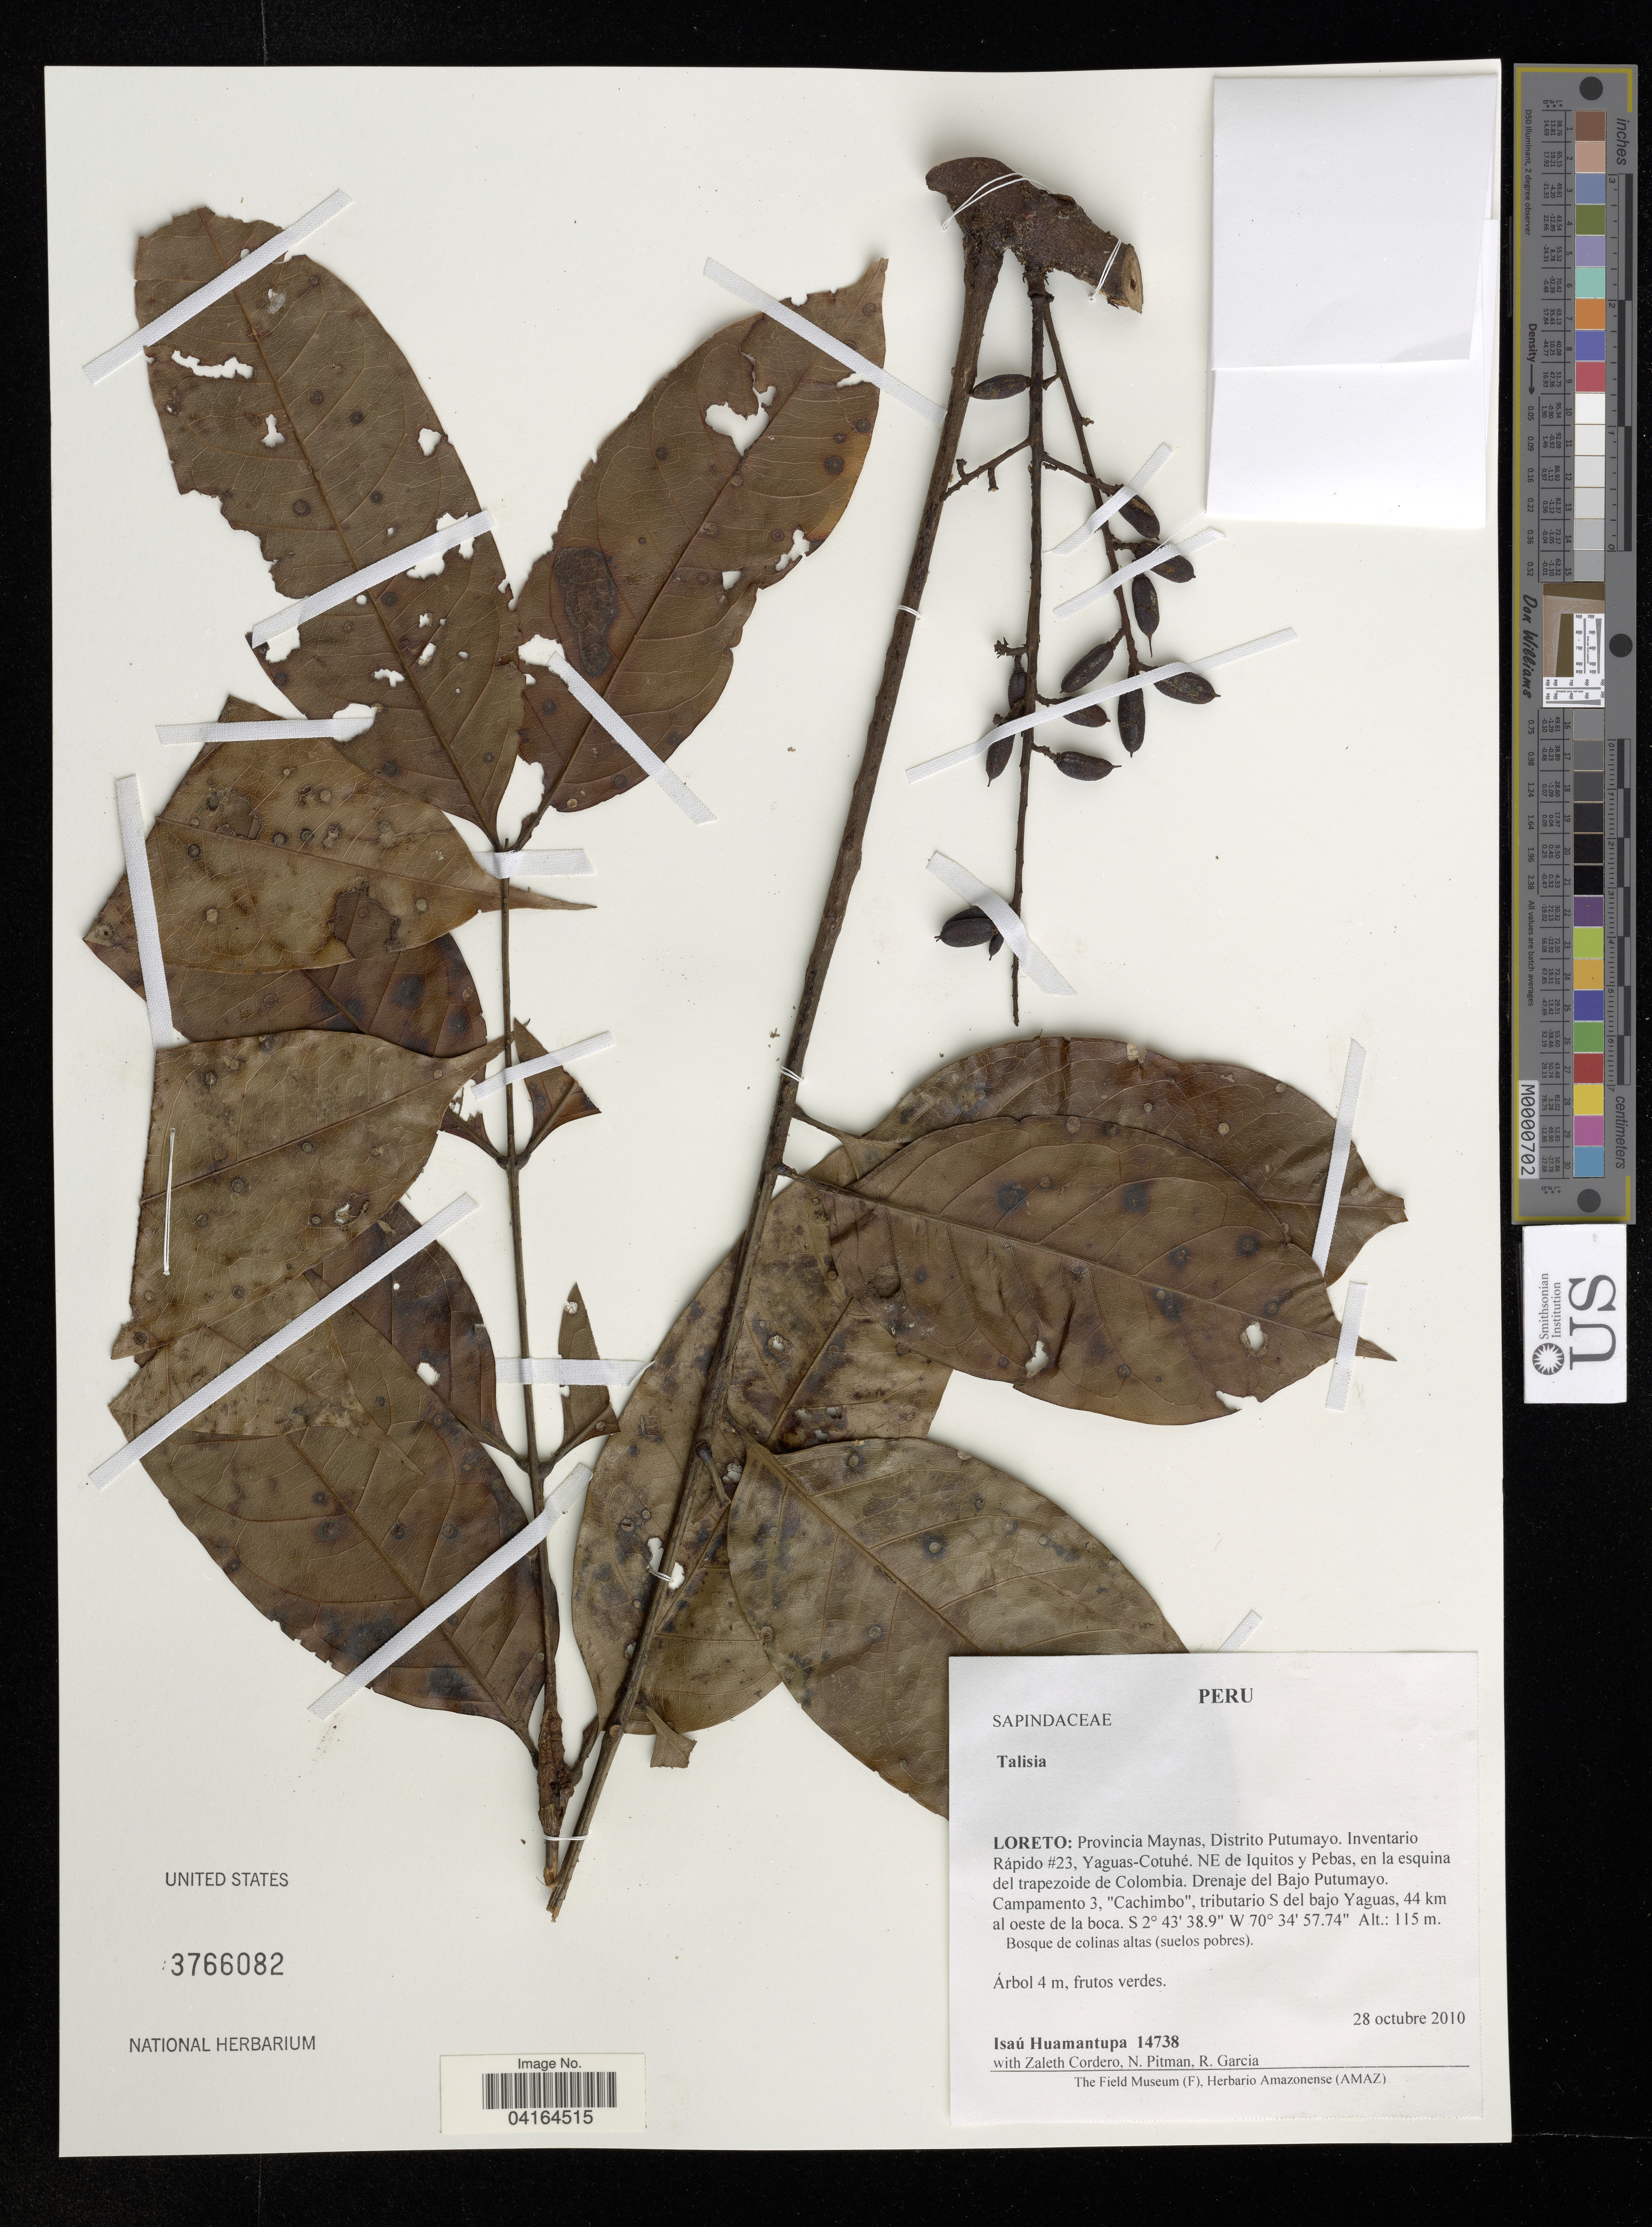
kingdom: Plantae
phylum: Tracheophyta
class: Magnoliopsida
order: Sapindales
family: Sapindaceae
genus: Talisia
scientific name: Talisia sp.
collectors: I. Huamantupa, Z. Cordero, N. Pitman & R. F. Garcia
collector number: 14738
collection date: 2010-10-28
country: Peru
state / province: Loreto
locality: Provincia Maynas, Distrito Putumayo. Inventario Rápido #23, Yaguas-Cotuhé. NE de Iquitos y Pebas, en la esquina del trapezoide de Colombia. Drenaje del Bajo Putumayo. Campamento 3, "Cachimbo", tributario S del bajo Yaguas, 44 km al oeste de la boca.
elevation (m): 115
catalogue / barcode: US 3766082